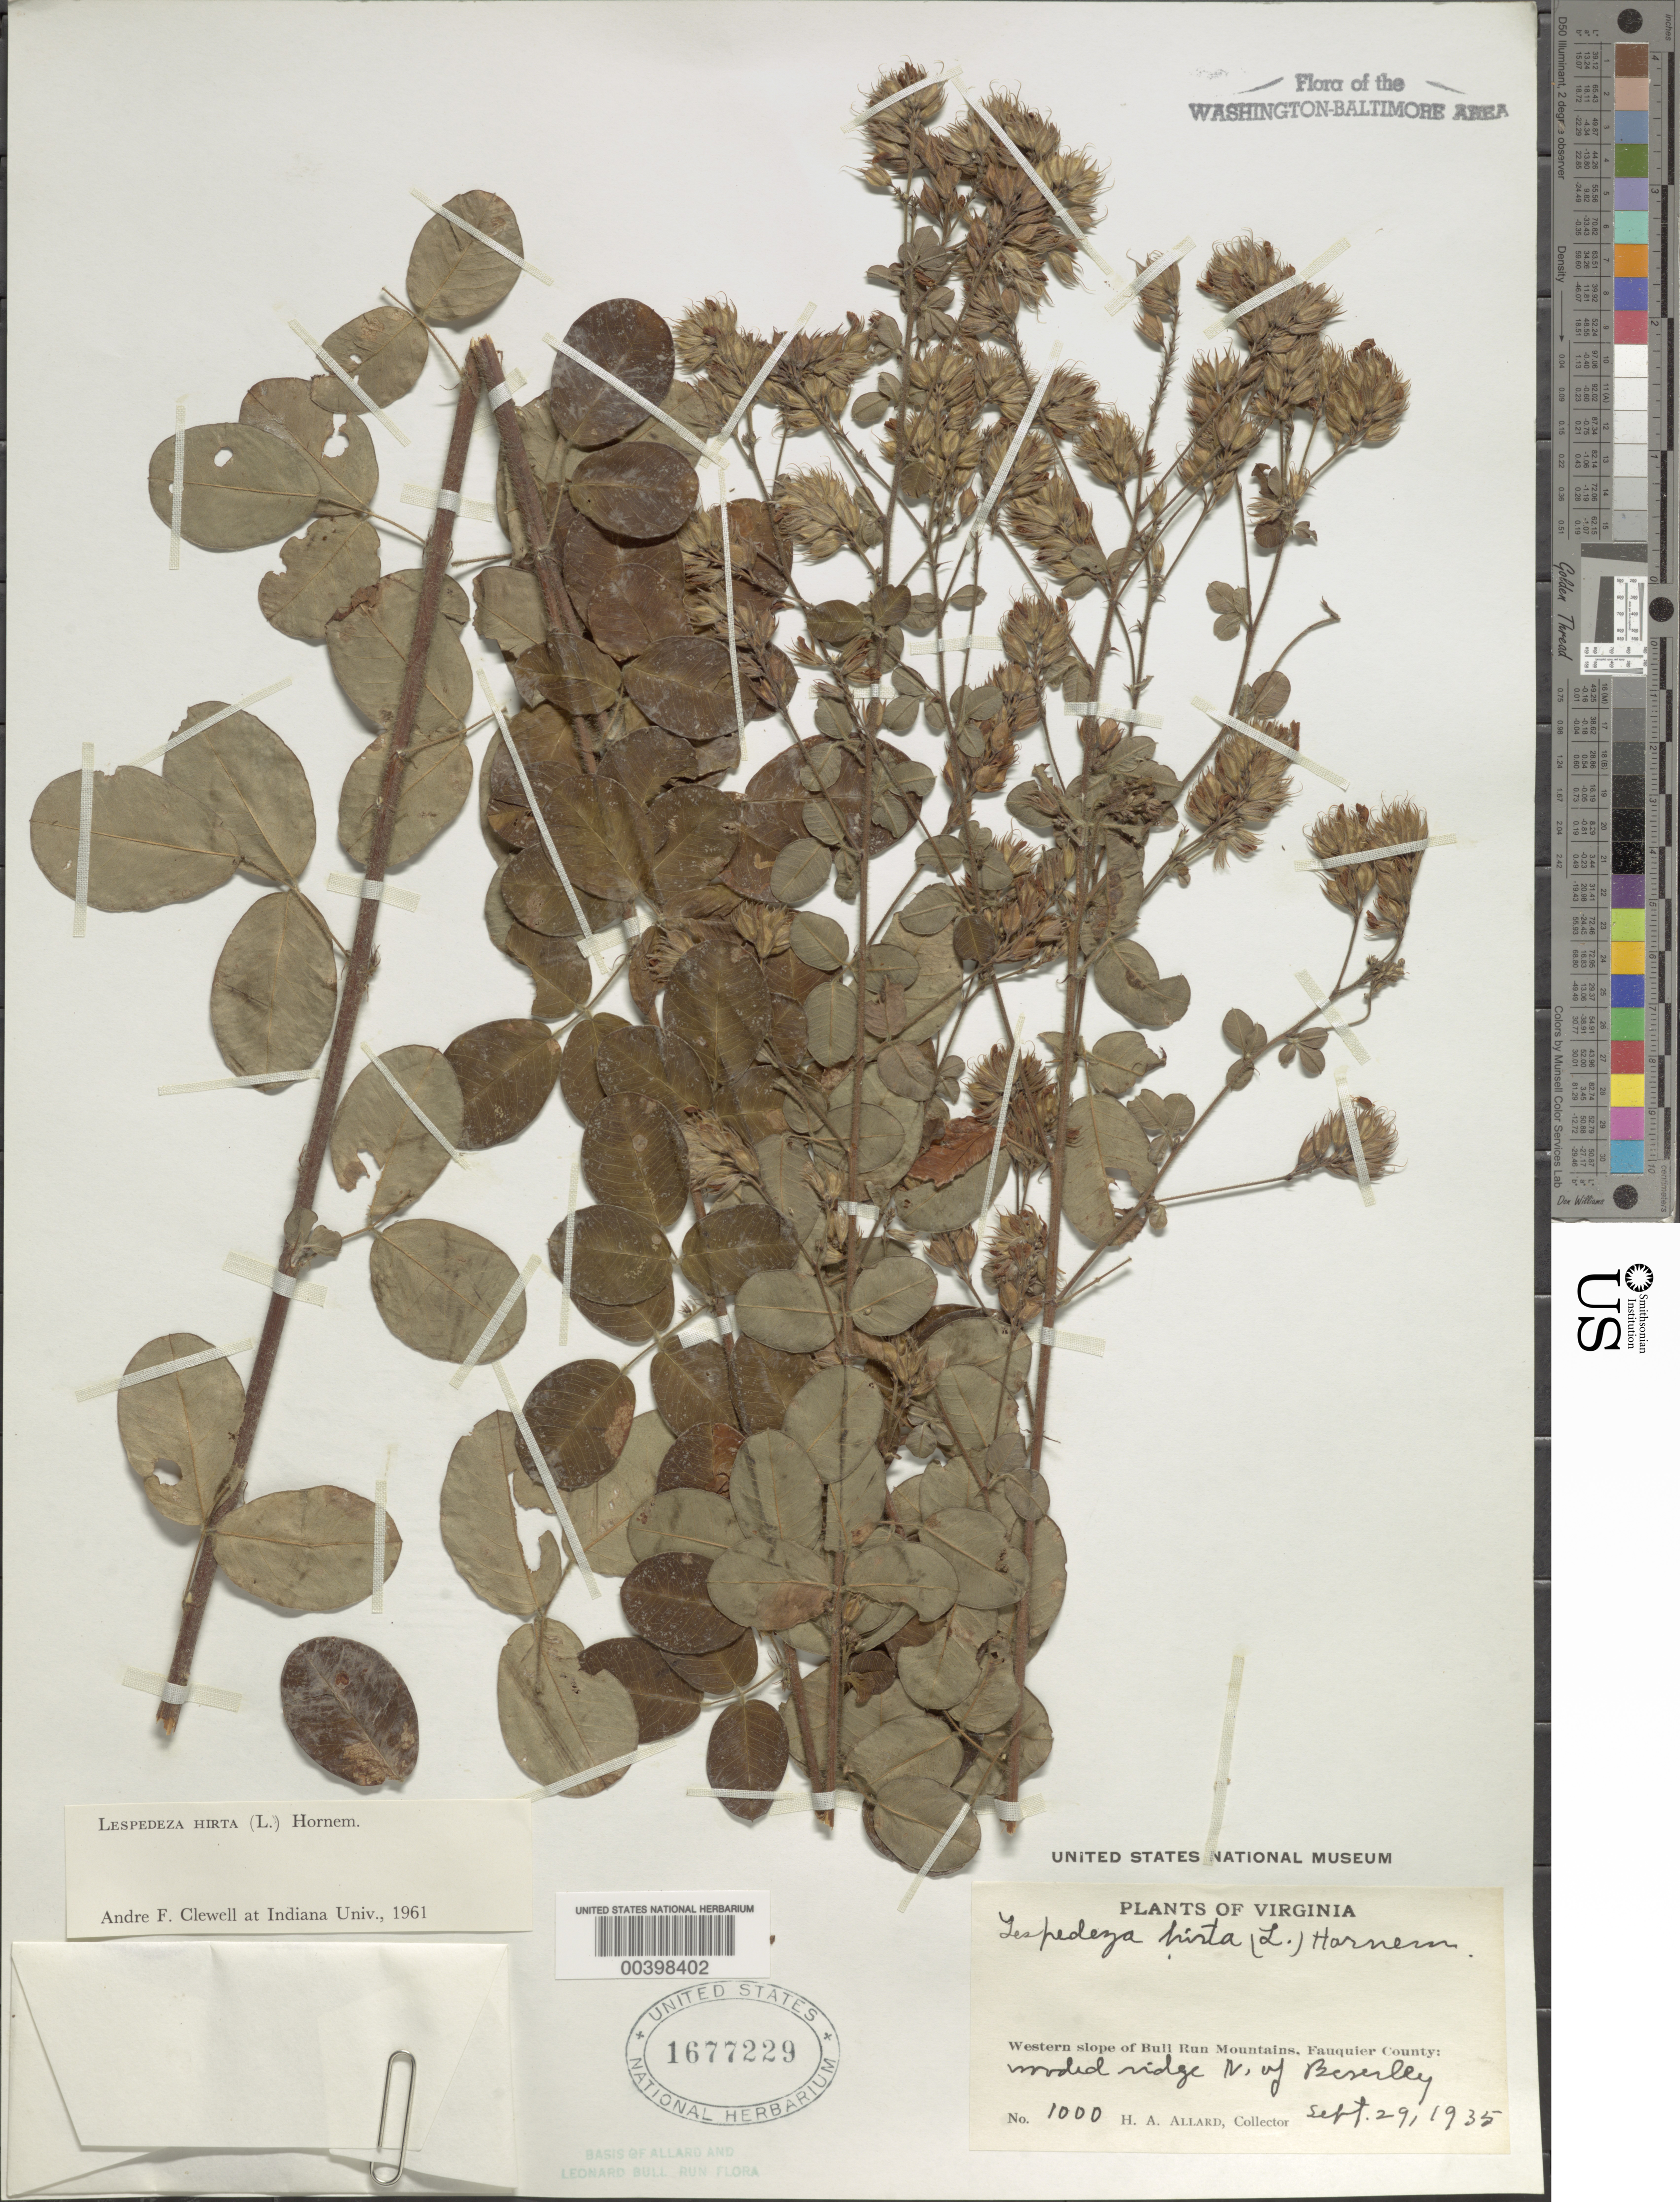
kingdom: Plantae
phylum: Tracheophyta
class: Magnoliopsida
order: Fabales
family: Fabaceae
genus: Lespedeza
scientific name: Lespedeza hirta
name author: (L.) Hornem.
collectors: H. A. Allard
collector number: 1000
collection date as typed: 29 Sep 1935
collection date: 1935-09-29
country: United States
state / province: Virginia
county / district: Fauquier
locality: North of Beverley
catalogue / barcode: US 1677229